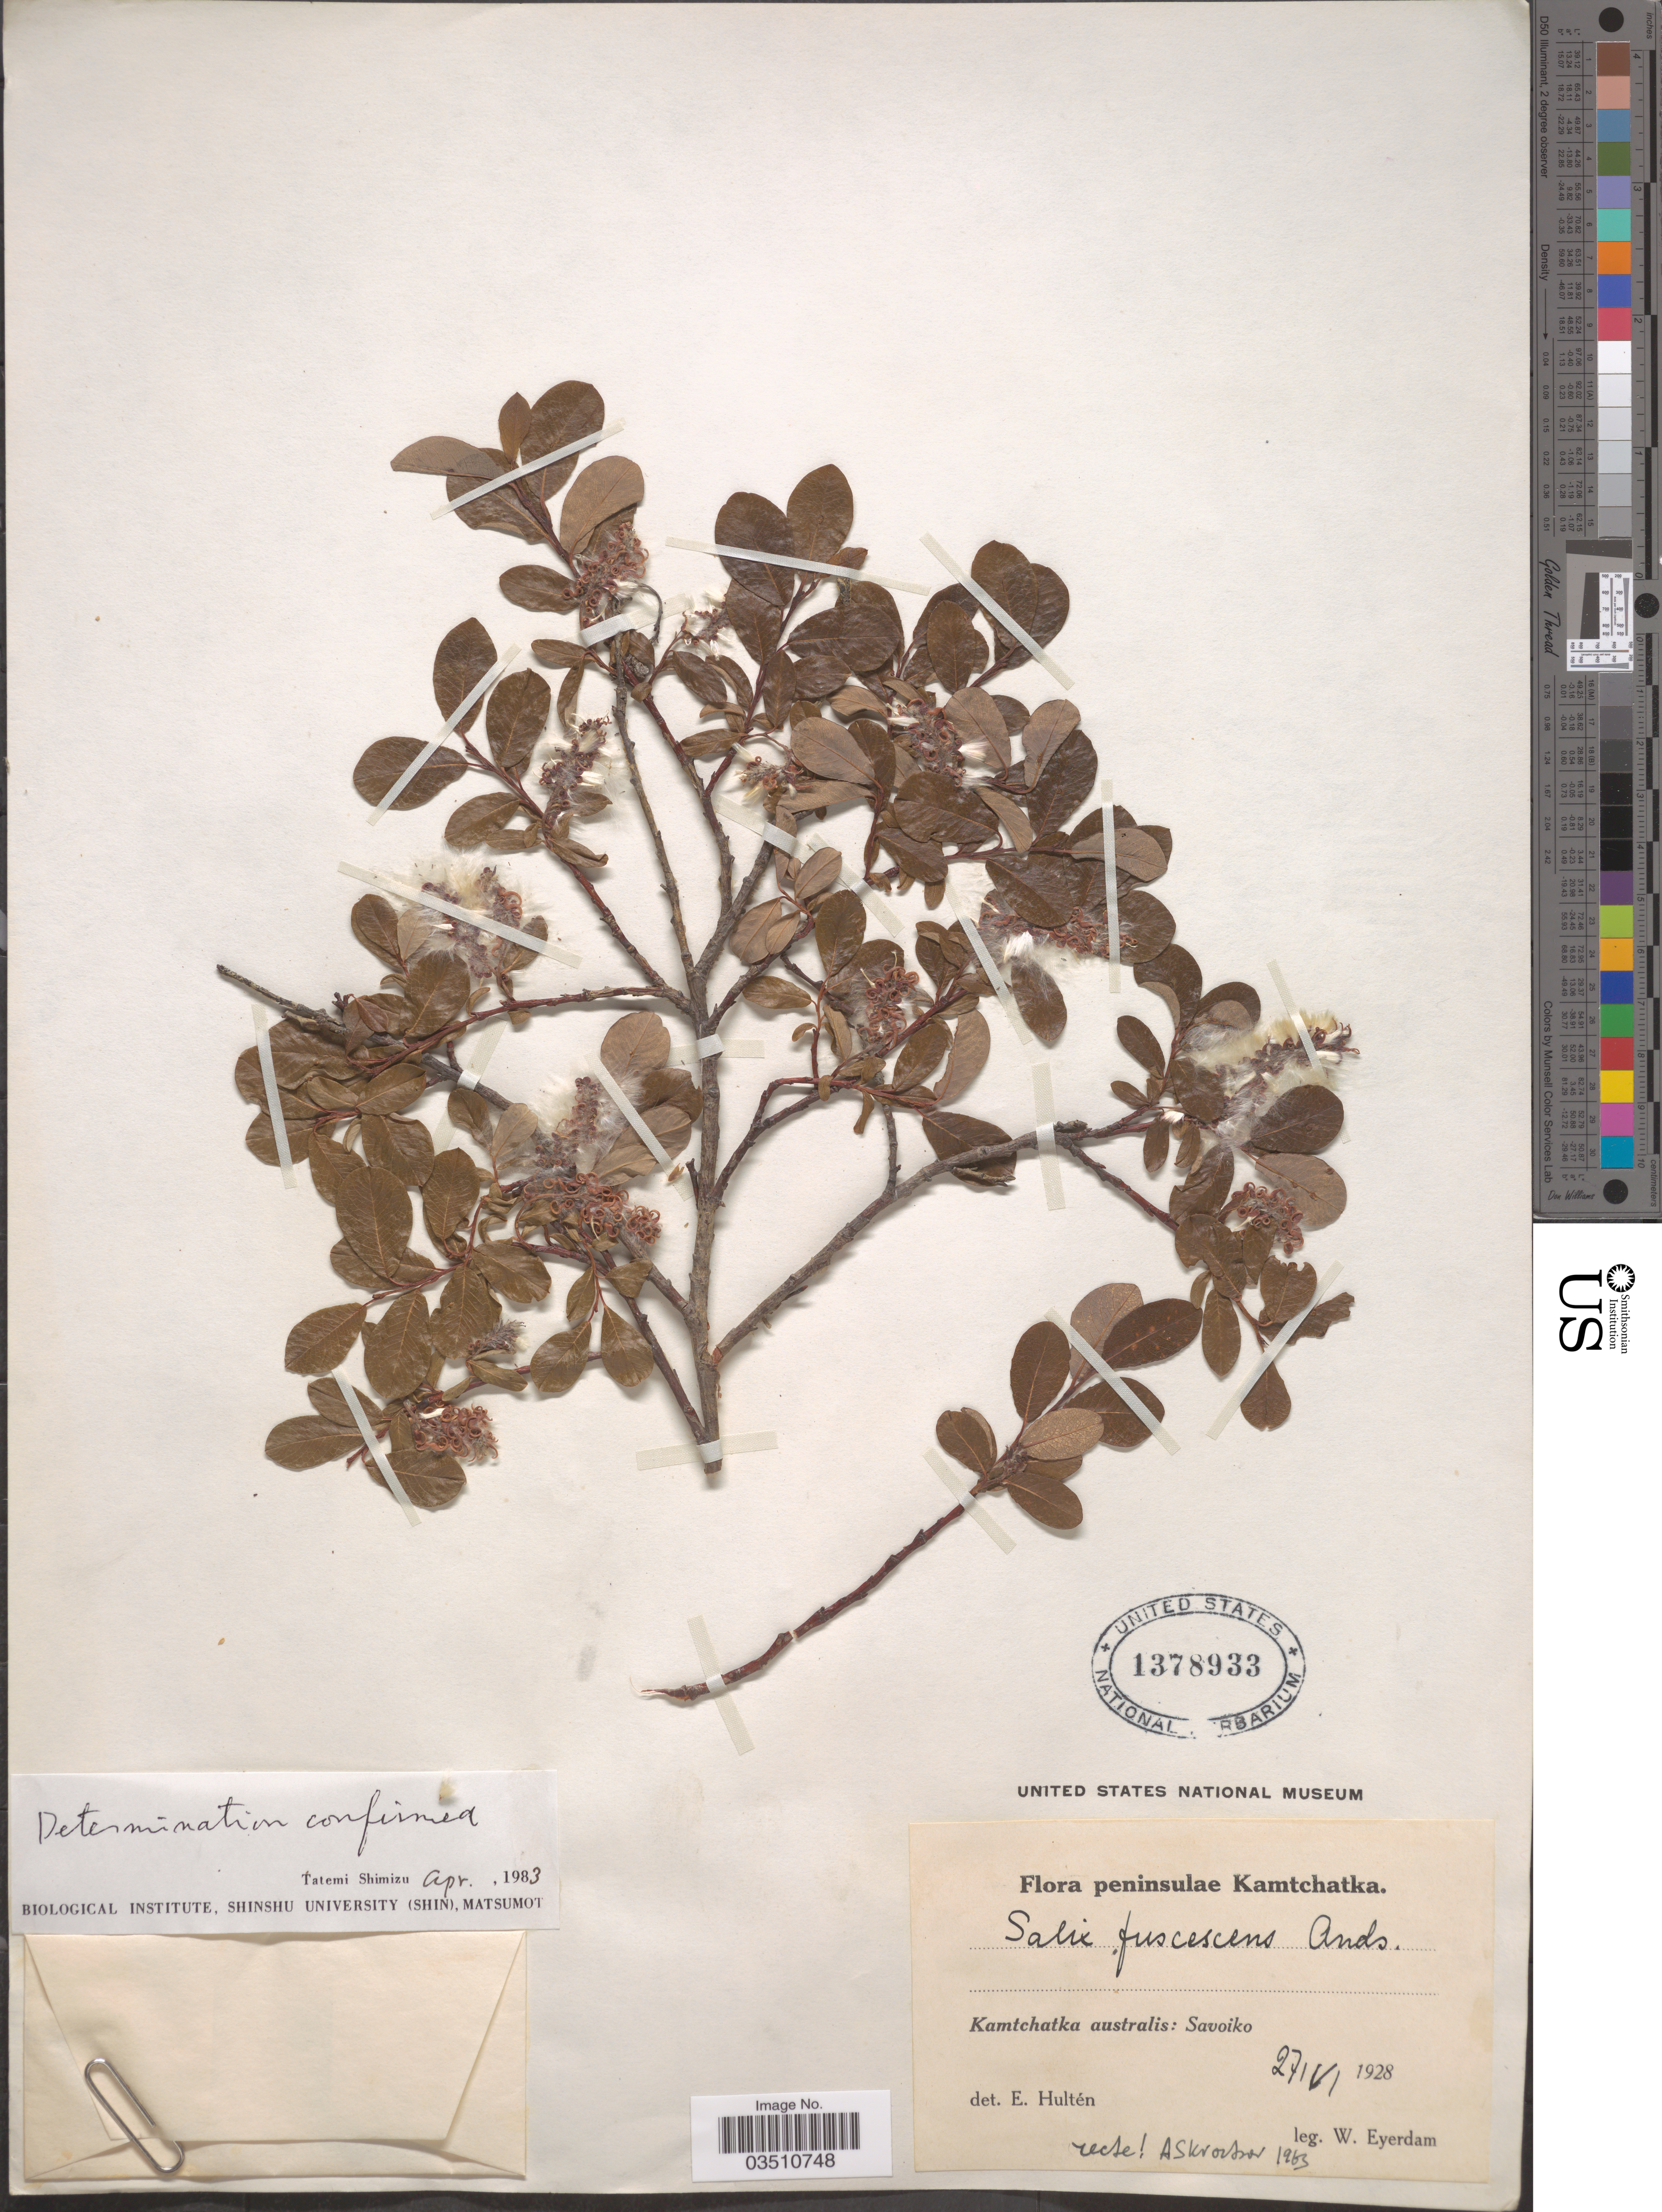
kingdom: Plantae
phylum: Tracheophyta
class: Magnoliopsida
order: Malpighiales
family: Salicaceae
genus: Salix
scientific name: Salix fuscescens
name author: Andersson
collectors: W. J. Eyerdam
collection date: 1928-06-27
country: Russian Federation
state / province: Kamchatka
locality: Peninsulae Kamtchatka. Kamtchatka australis: Savoiko.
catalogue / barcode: US 1378933